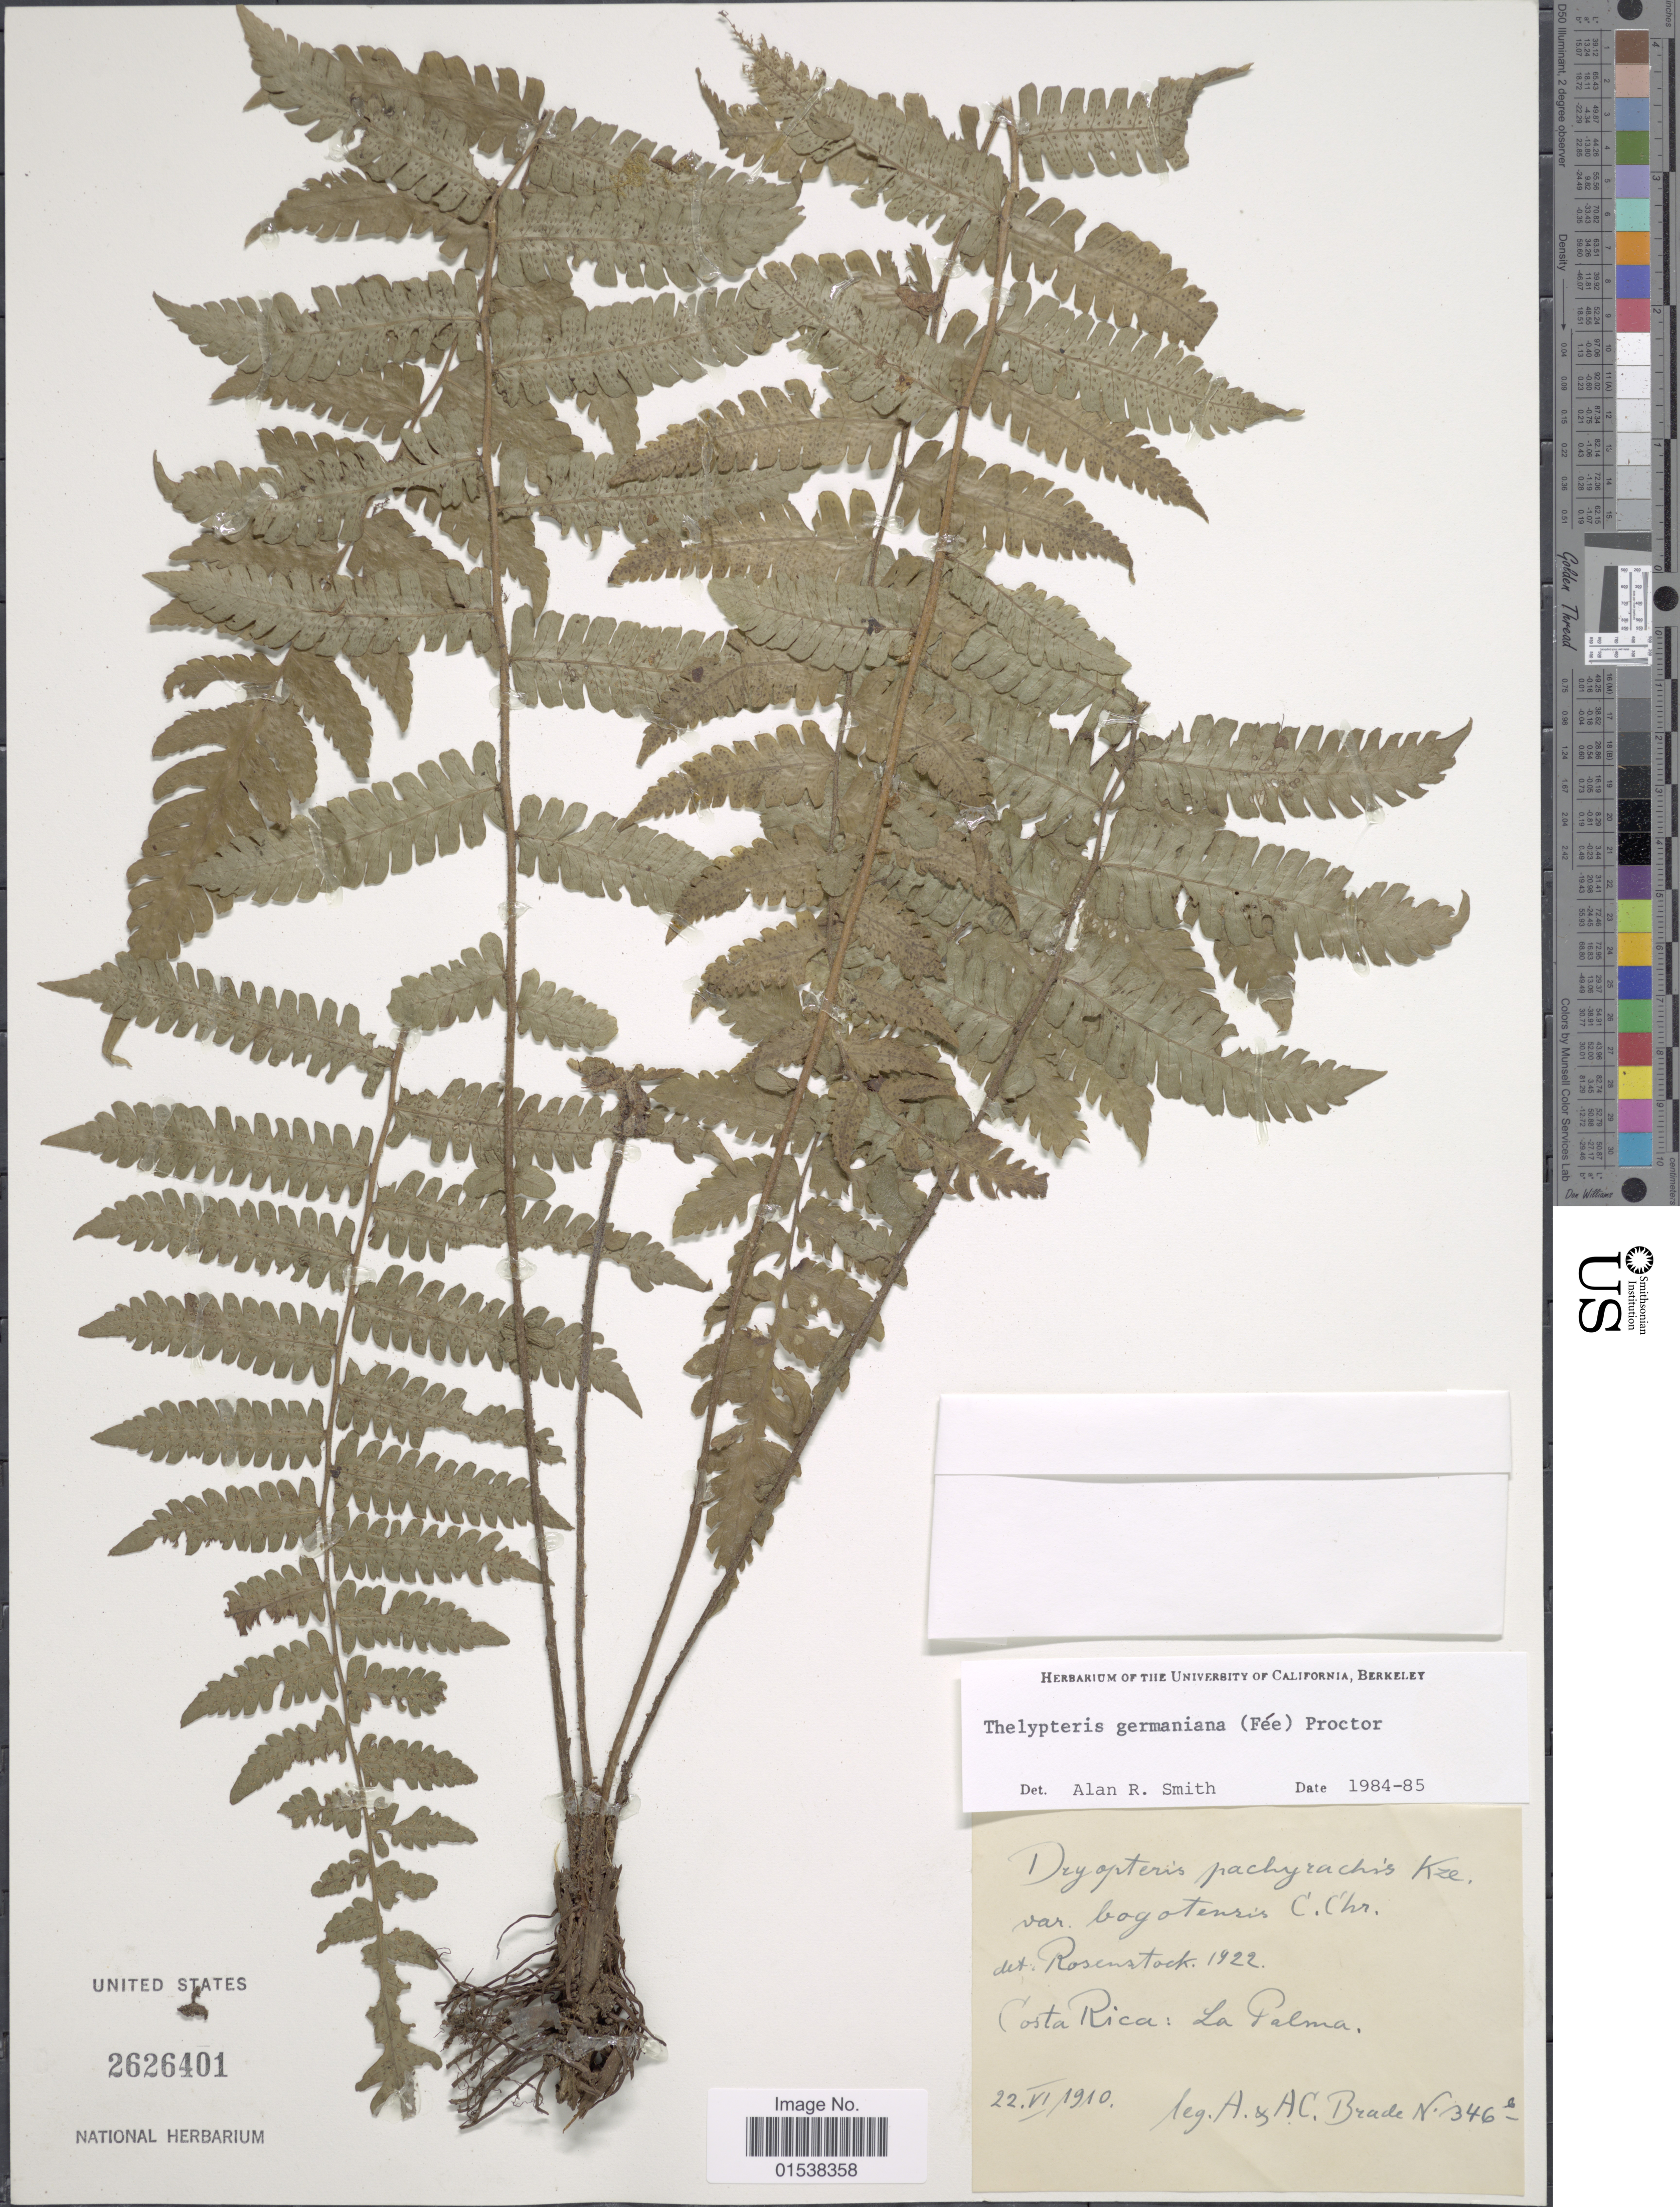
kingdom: Plantae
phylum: Tracheophyta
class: Polypodiopsida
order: Polypodiales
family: Thelypteridaceae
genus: Amauropelta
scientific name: Amauropelta germaniana (Fée) comb. nov., ined. 2015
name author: (Fée)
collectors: A. Brade & A. C. Brade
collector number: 346b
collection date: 1910-06-22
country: Costa Rica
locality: Costa Rica: La Palma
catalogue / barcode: US 2626401